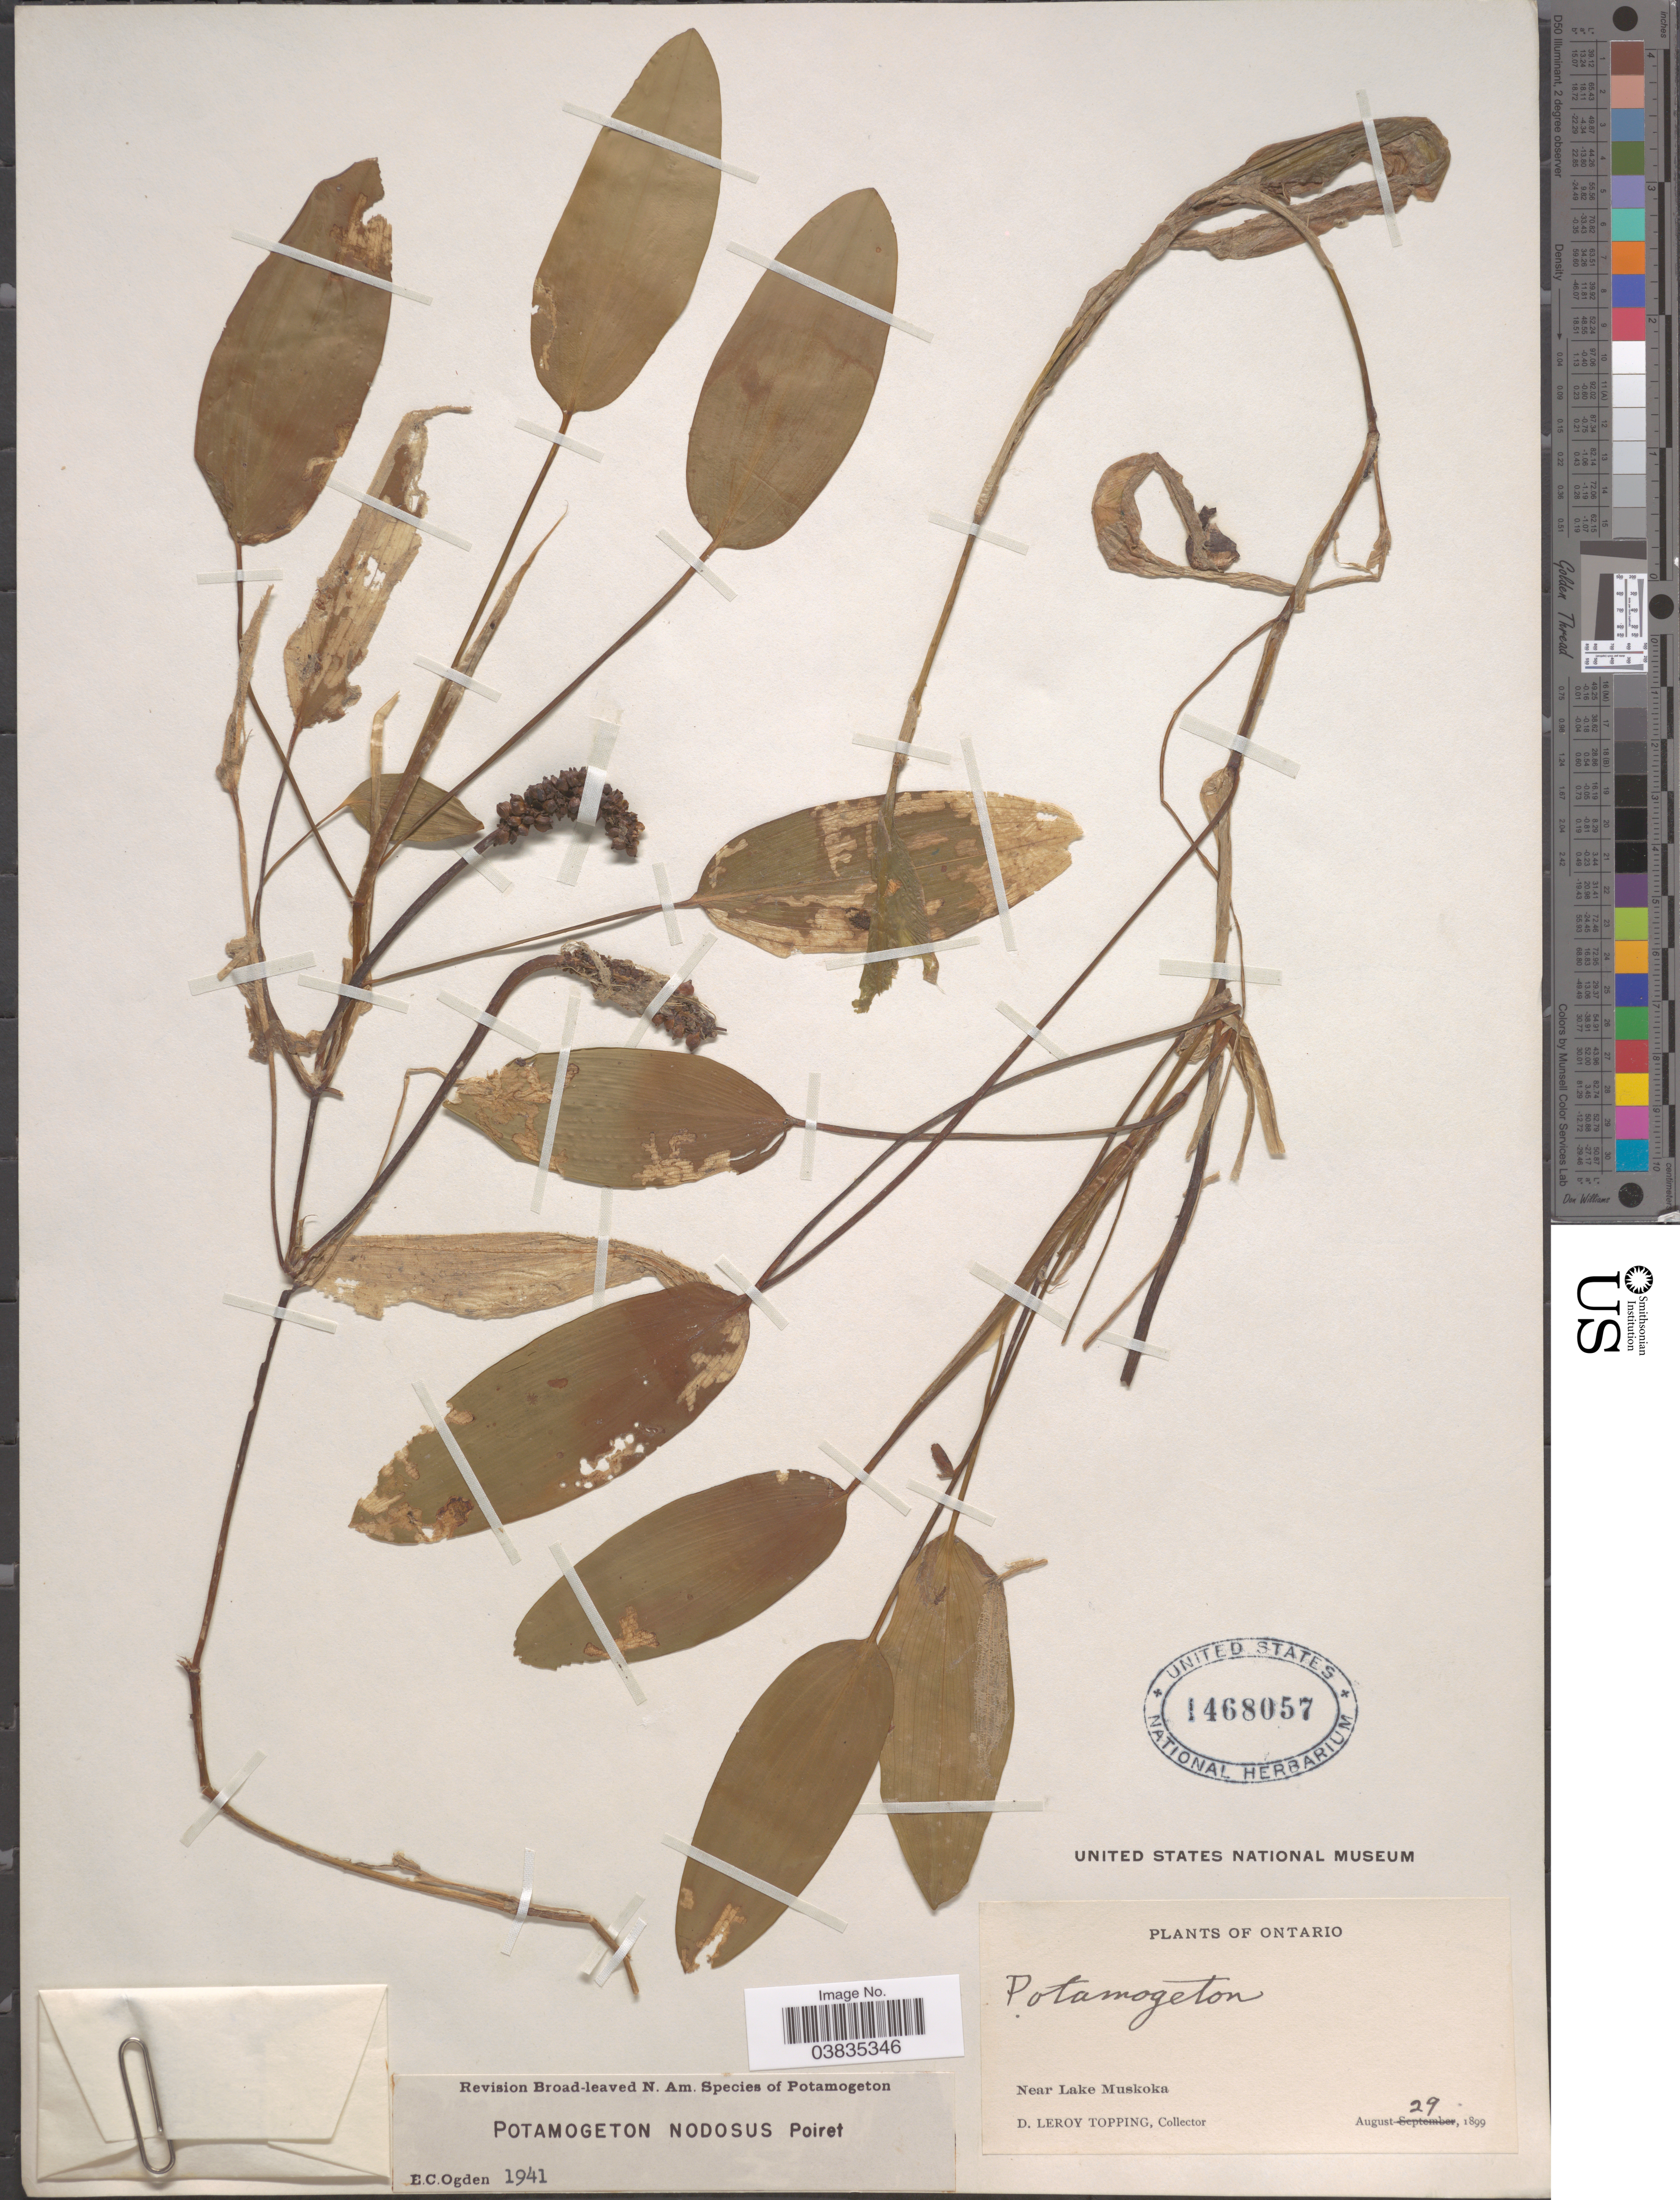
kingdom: Plantae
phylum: Tracheophyta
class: Liliopsida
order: Alismatales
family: Potamogetonaceae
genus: Potamogeton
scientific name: Potamogeton nodosus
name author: Poir.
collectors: D. L. Topping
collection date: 1899-08-29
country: Canada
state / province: Ontario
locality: Near Lake Muskoka.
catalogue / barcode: US 1468057